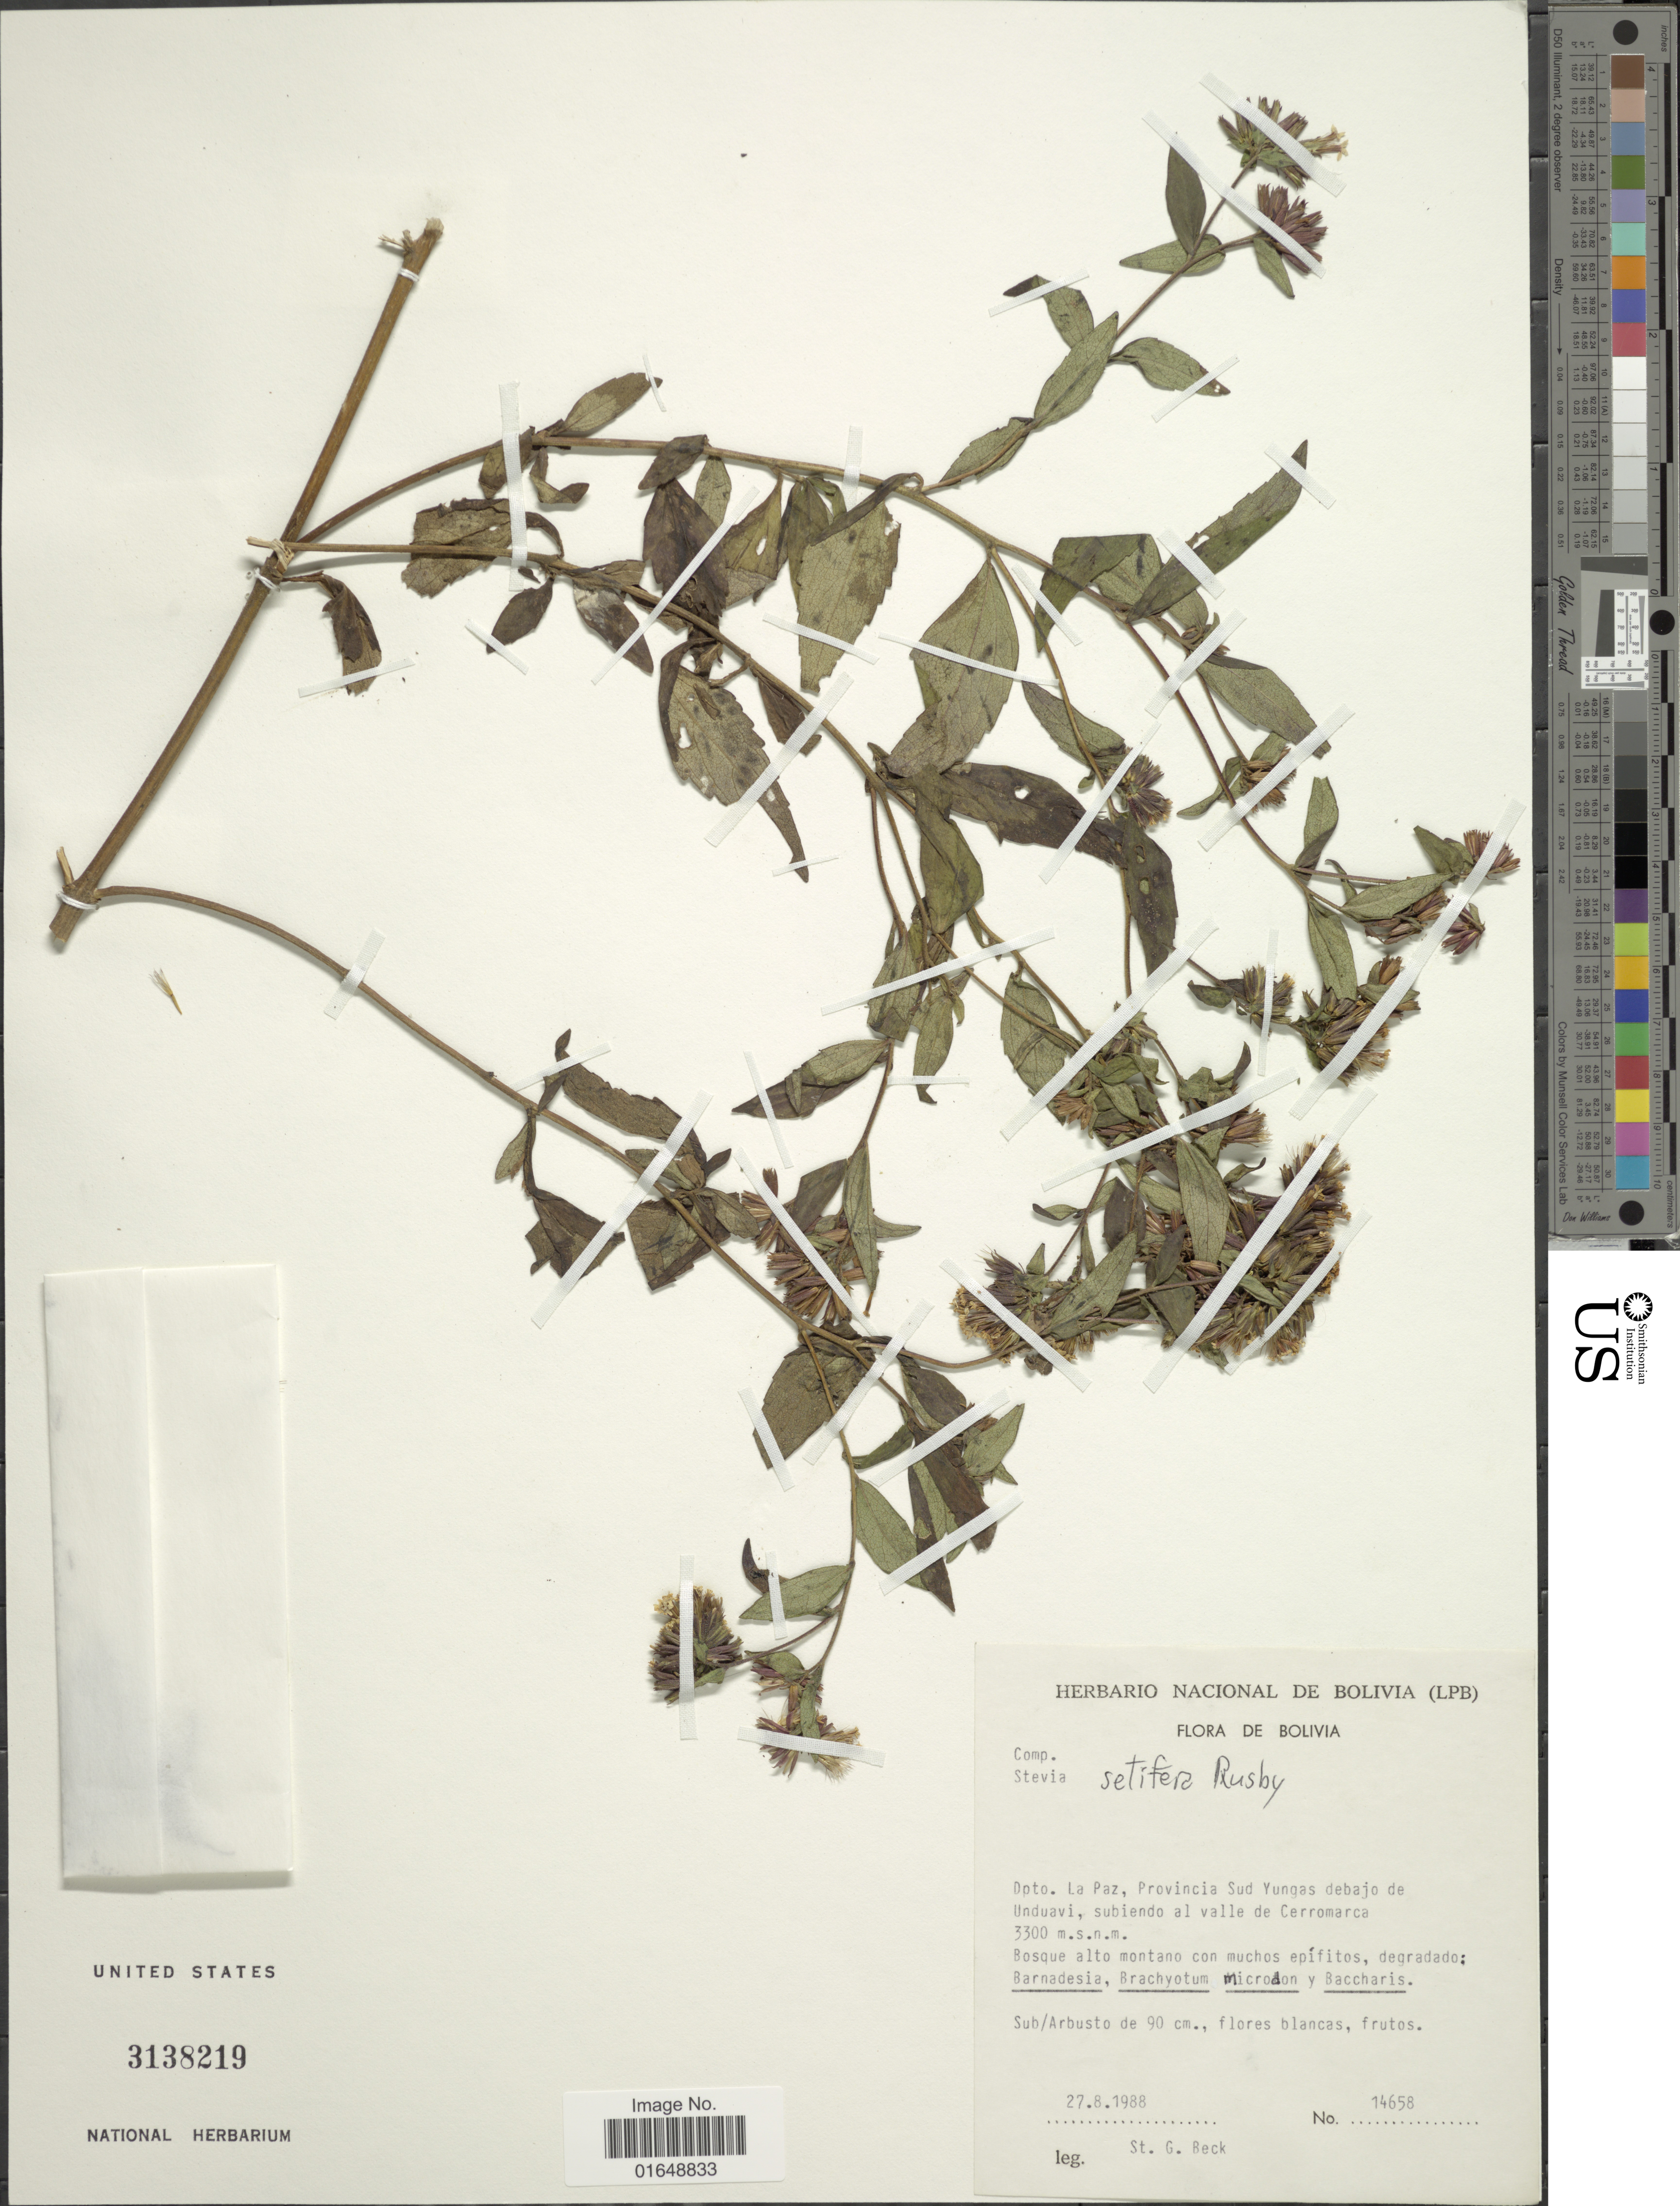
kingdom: Plantae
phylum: Tracheophyta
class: Magnoliopsida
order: Asterales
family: Asteraceae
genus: Stevia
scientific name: Stevia setifera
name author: Rusby ex B.L. Rob.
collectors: S. G. Beck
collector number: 14658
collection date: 1988-08-27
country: Bolivia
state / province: La Paz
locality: Dpto. La Paz, Provincia Sud Yungas debajo de Unduavi, subiendo al valle de Cerromarca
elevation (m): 3300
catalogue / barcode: US 3138219